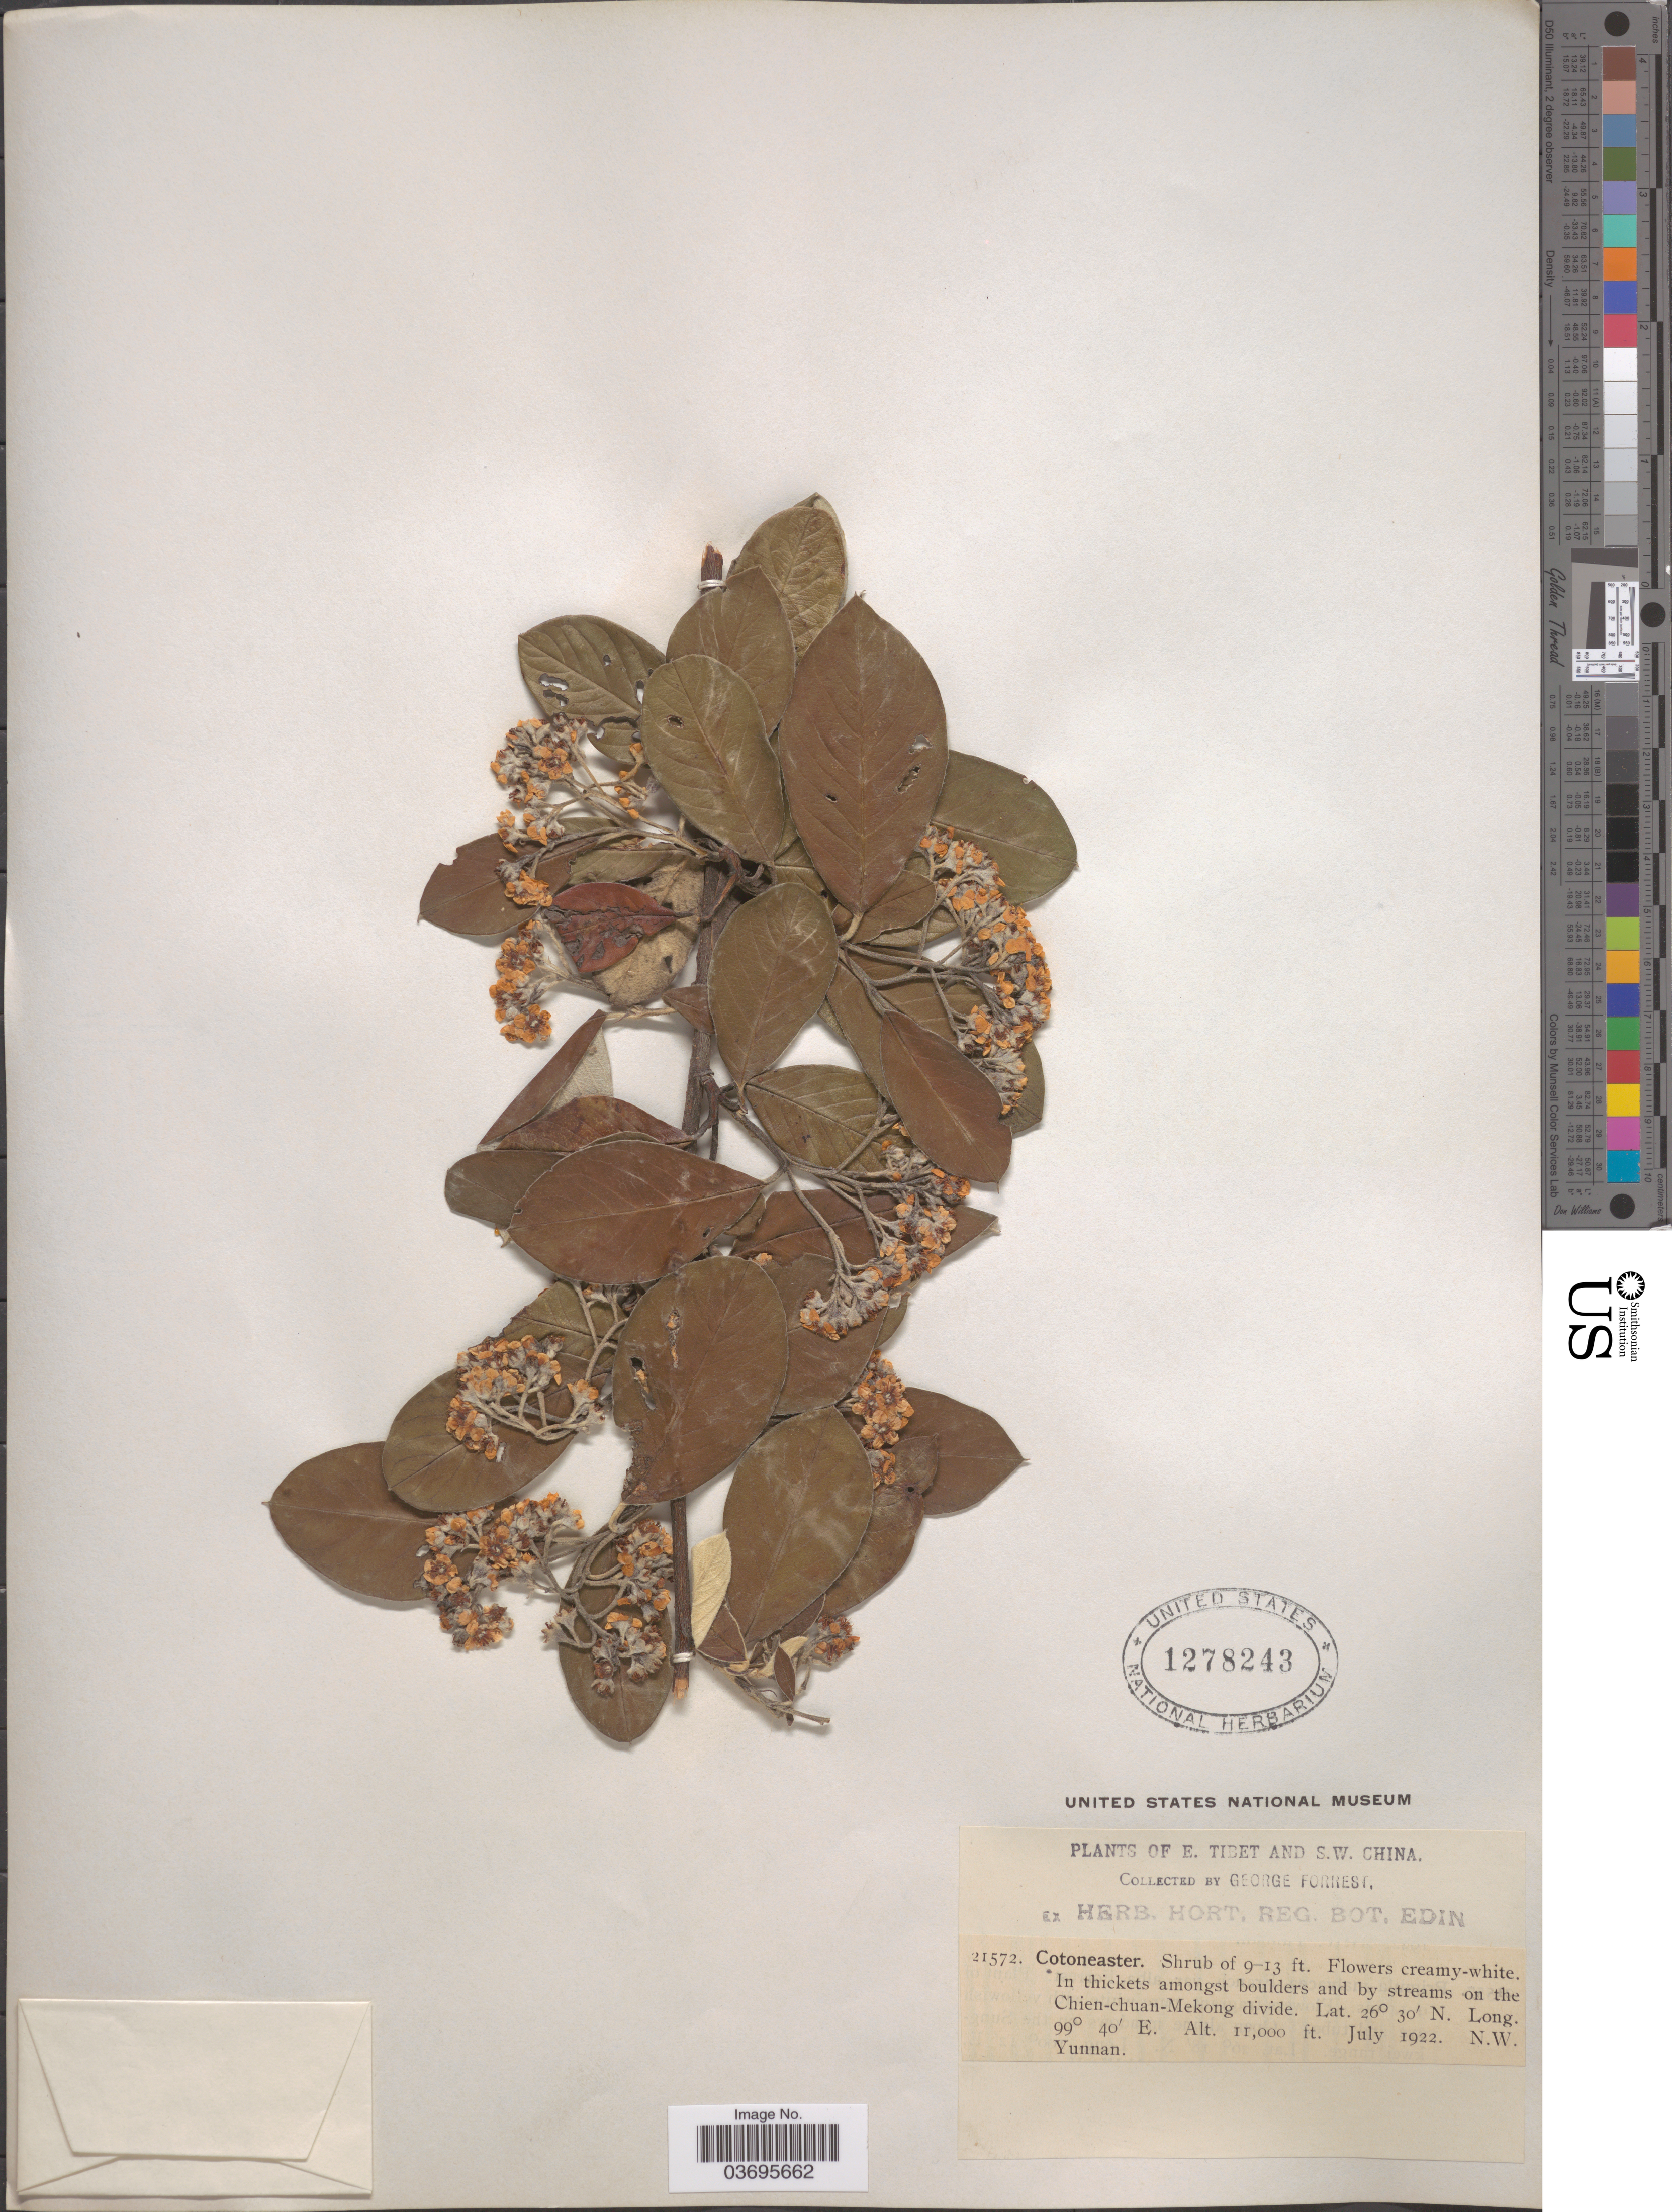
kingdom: Plantae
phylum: Tracheophyta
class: Magnoliopsida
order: Rosales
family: Rosaceae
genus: Cotoneaster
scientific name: Cotoneaster sp.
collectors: G. Forrest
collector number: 21572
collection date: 1922-07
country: China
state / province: Yunnan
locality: E. Tibet and S.W. China. On the Chien-chuan-Mekong divide. N.W. Yunnan.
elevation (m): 3353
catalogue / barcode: US 1278243